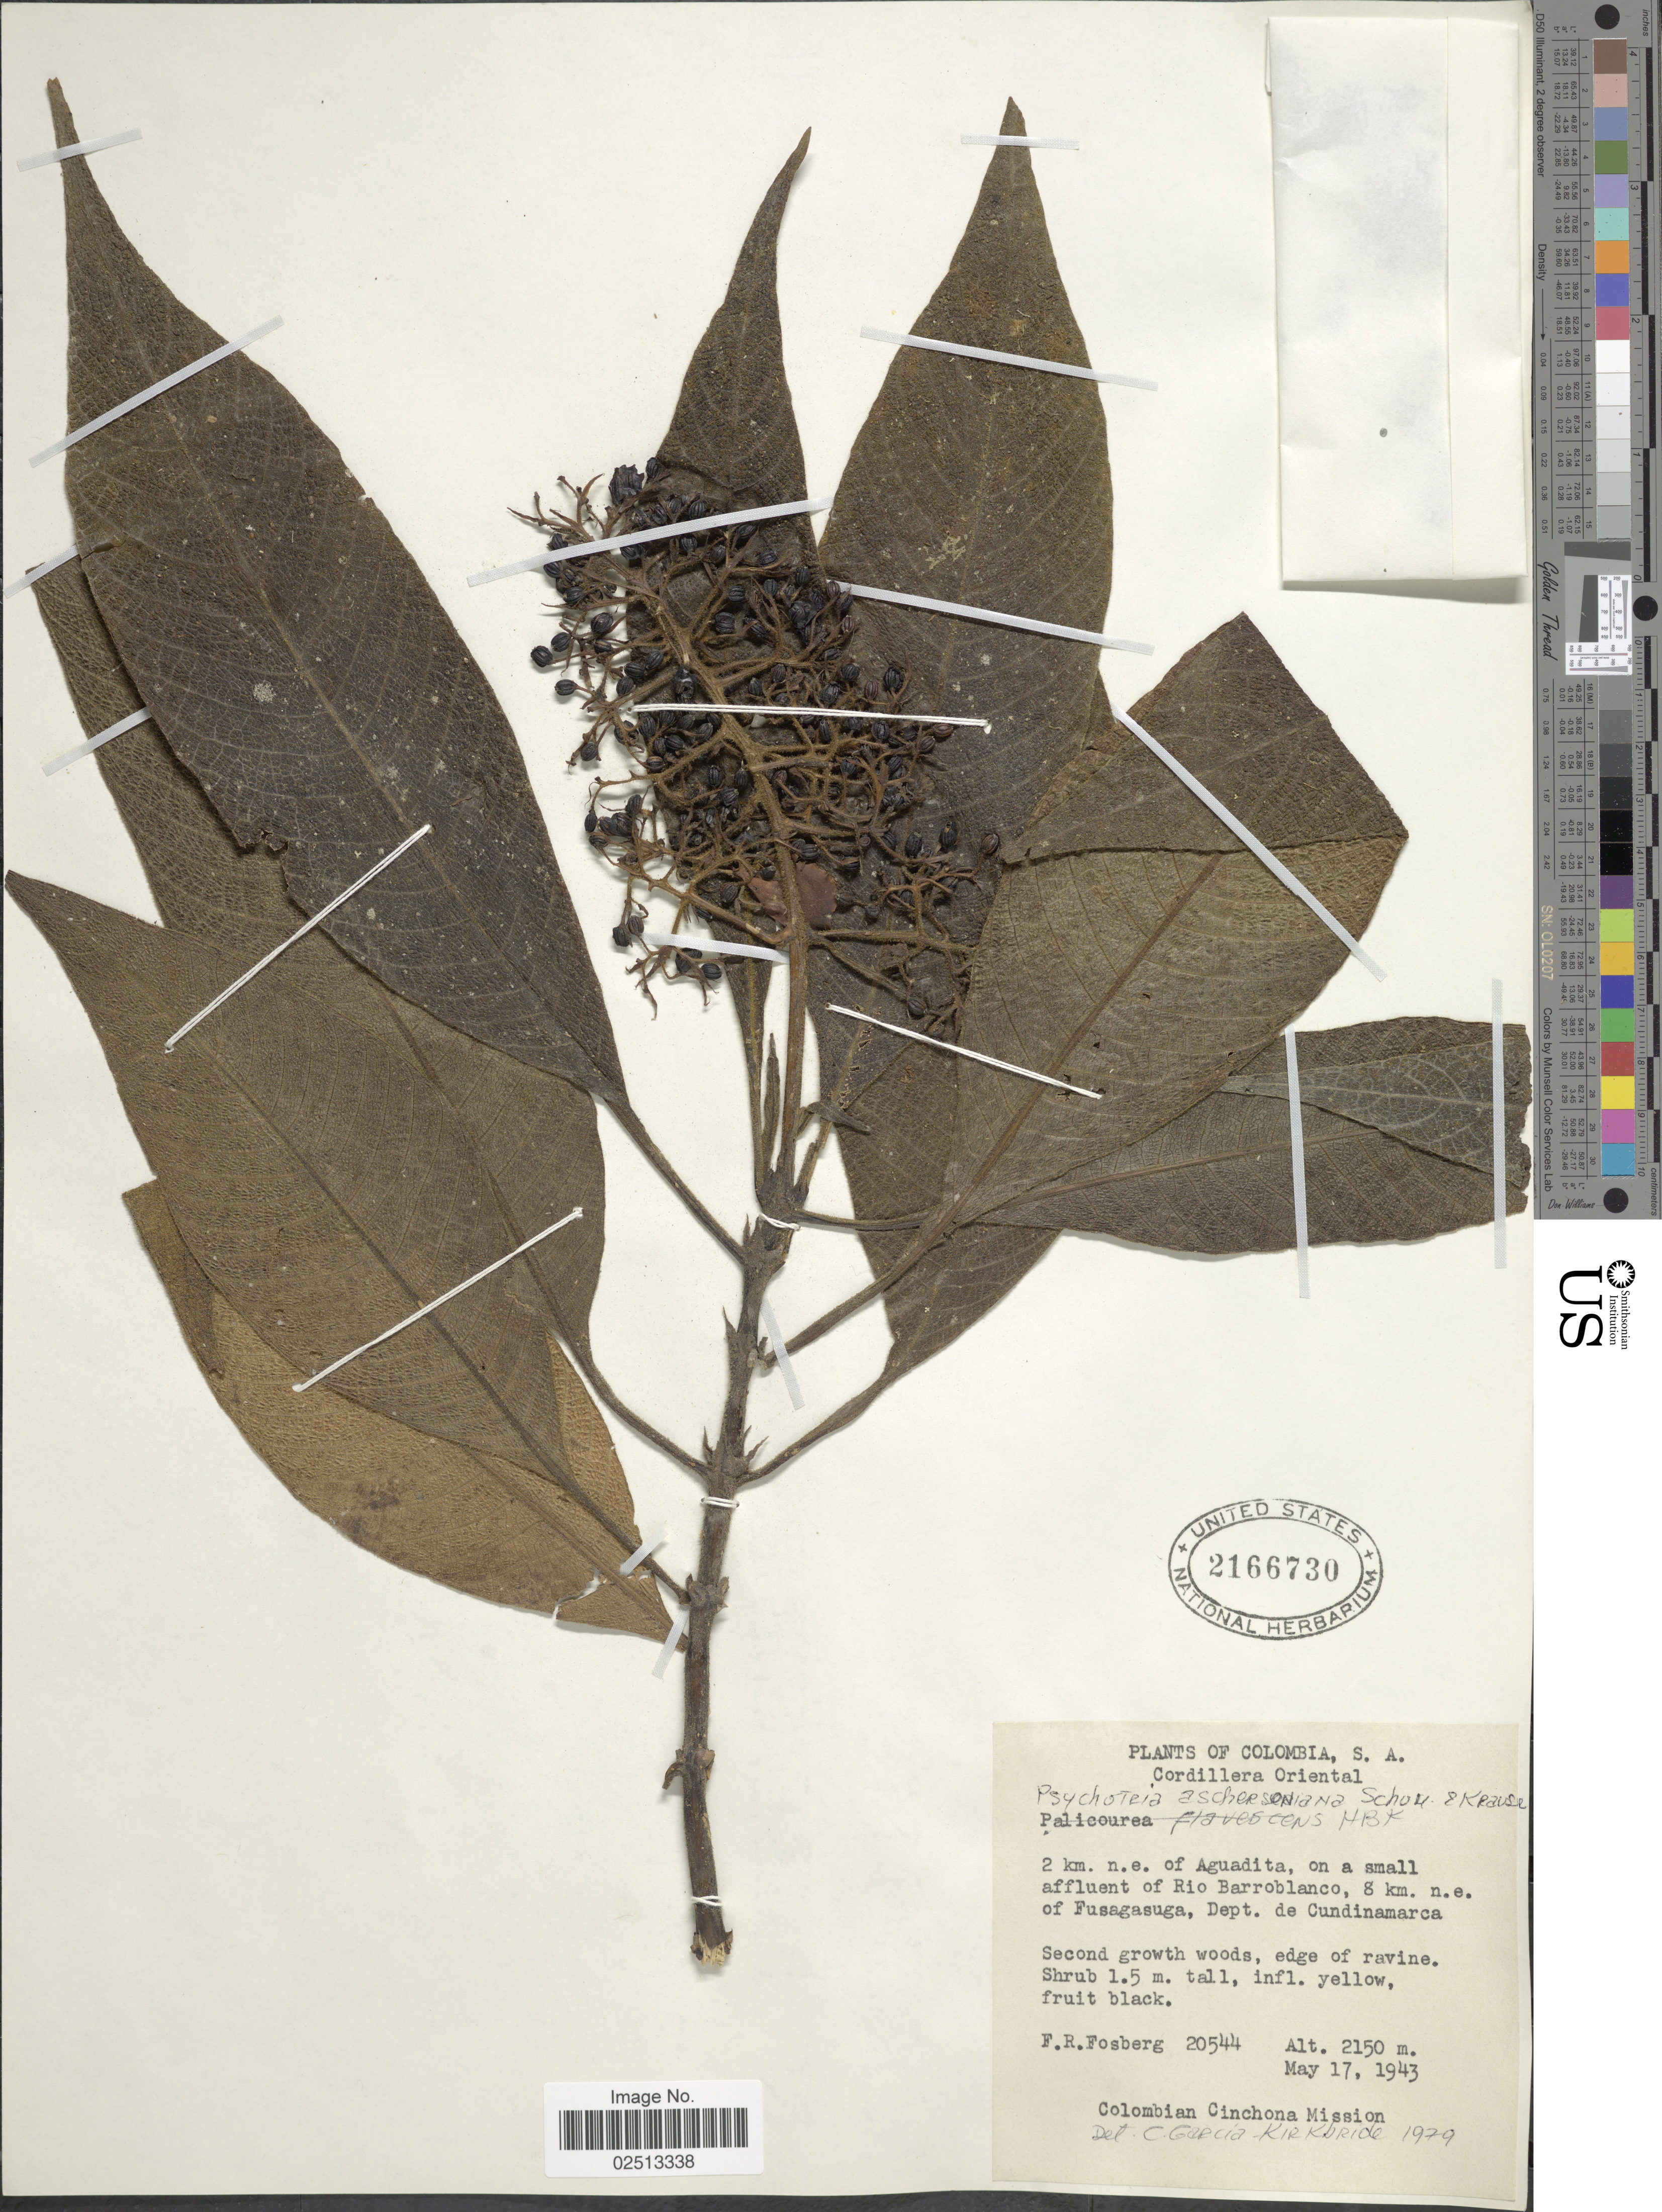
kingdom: Plantae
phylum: Tracheophyta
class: Magnoliopsida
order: Gentianales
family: Rubiaceae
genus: Psychotria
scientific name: Psychotria aschersoniana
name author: K. Schum. & K. Krause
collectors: F. R. Fosberg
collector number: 20544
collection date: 1943-05-17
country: Colombia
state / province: Cundinamarca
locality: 2 km n.e. of Aguadita, on a small aflluent of Rio Barroblanco, 8 km. n.e. of Fusagasuga, Dept. de Cundinamarca.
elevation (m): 2150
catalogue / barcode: US 2166730